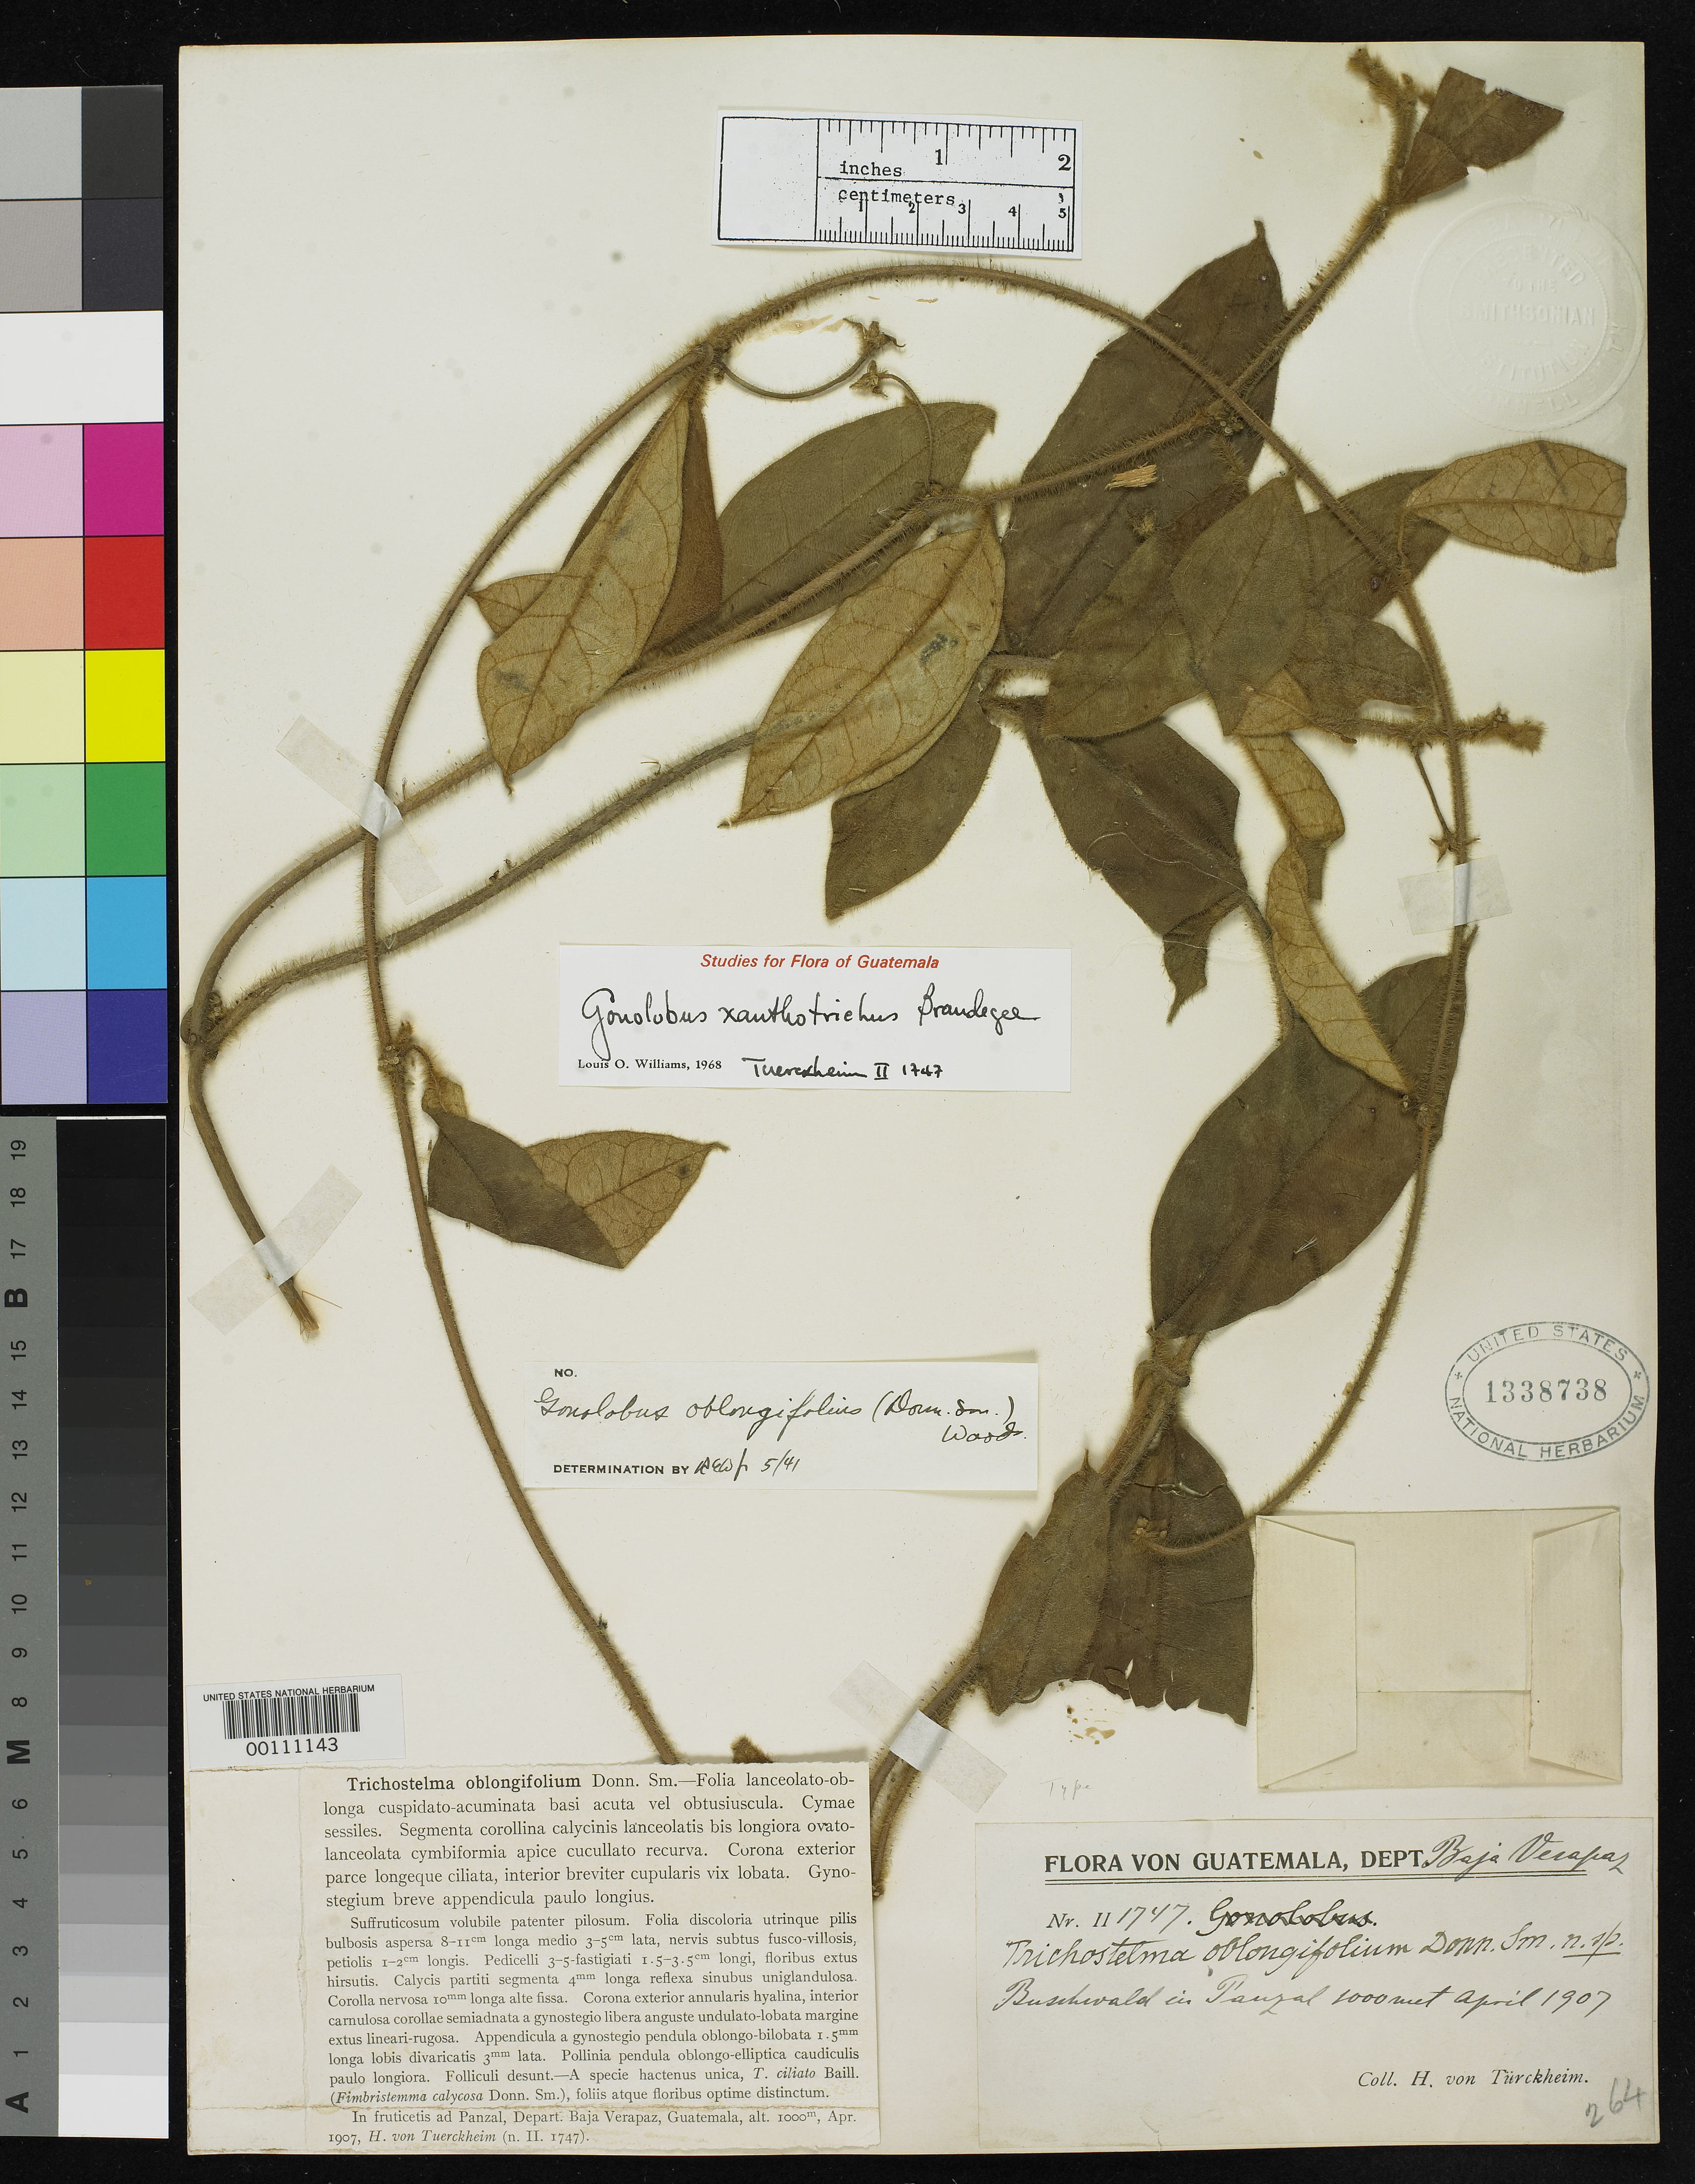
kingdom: Plantae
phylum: Tracheophyta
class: Magnoliopsida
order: Gentianales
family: Apocynaceae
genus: Trichostelma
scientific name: Trichostelma obongifolium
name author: Donn. Sm.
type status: Type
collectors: H. von Türckheim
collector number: II 1747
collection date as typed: Apr 1907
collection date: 1907-04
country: Guatemala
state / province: Baja Verapaz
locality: At Panzal.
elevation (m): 1000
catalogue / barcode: US 1338738